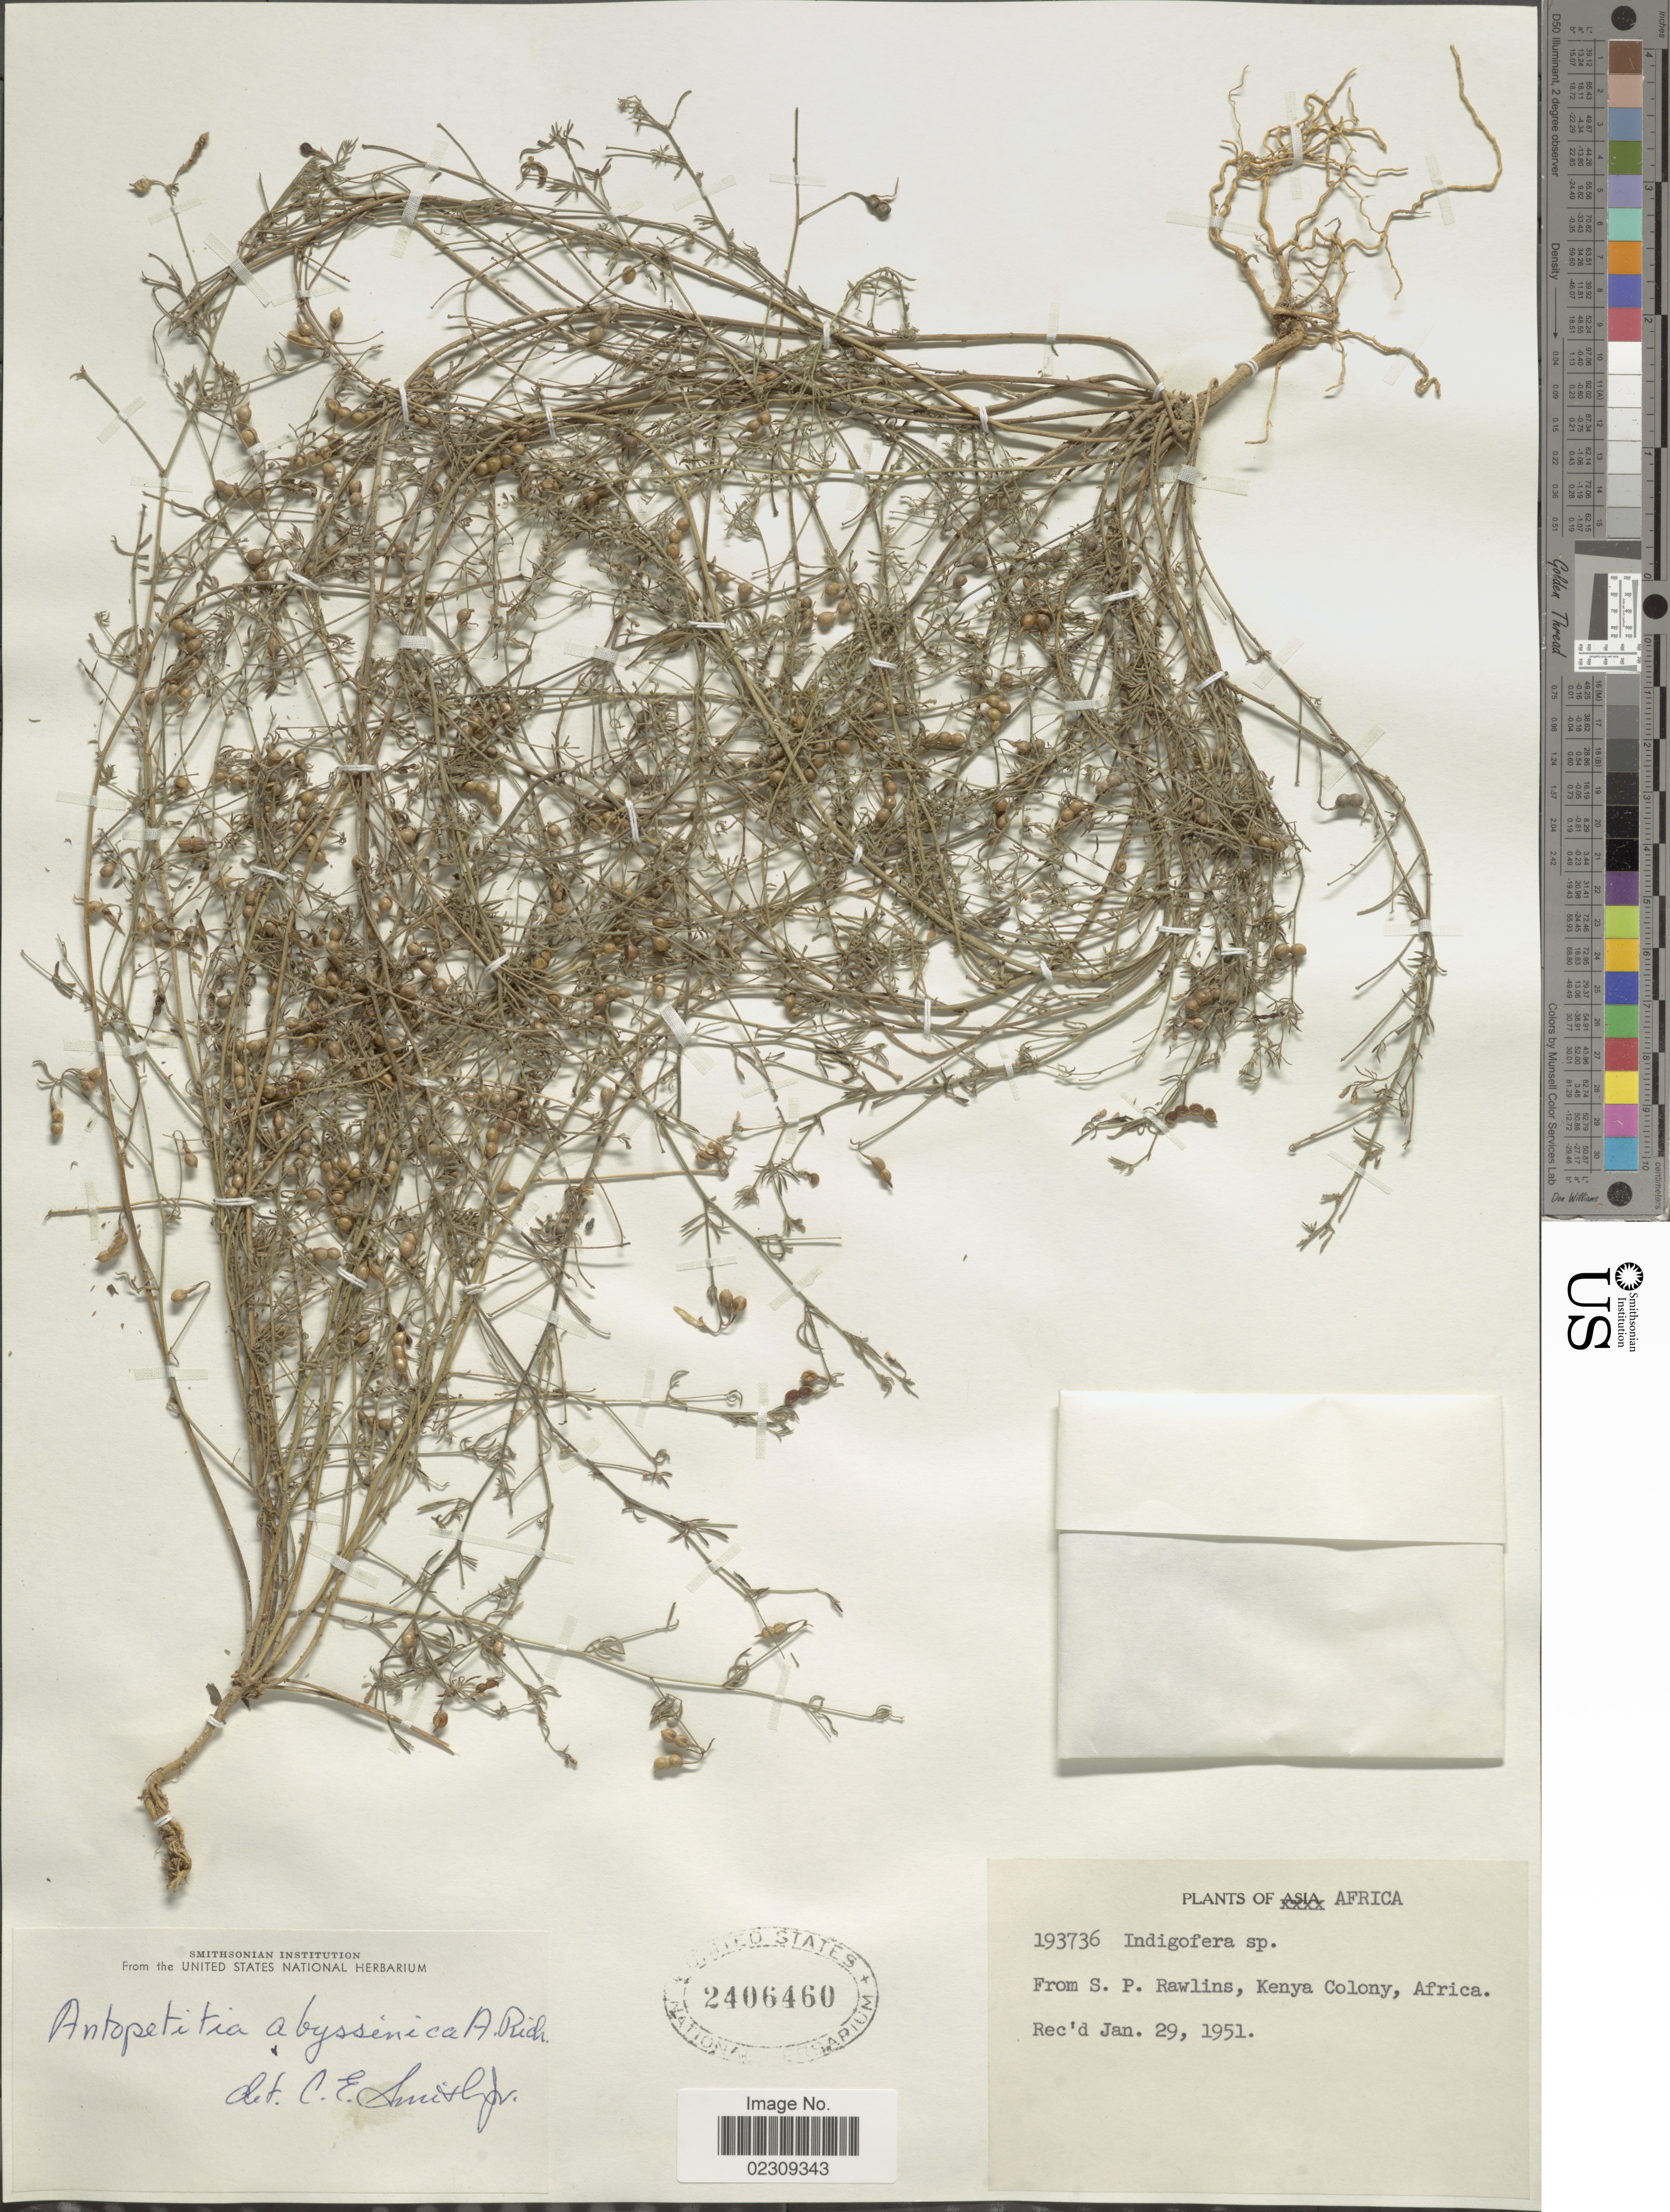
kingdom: Plantae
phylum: Tracheophyta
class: Magnoliopsida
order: Fabales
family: Fabaceae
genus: Antopetitia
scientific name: Antopetitia abyssinica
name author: A. Rich.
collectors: U.S. National Herbarium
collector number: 193736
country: Kenya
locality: Africa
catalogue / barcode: US 2406460